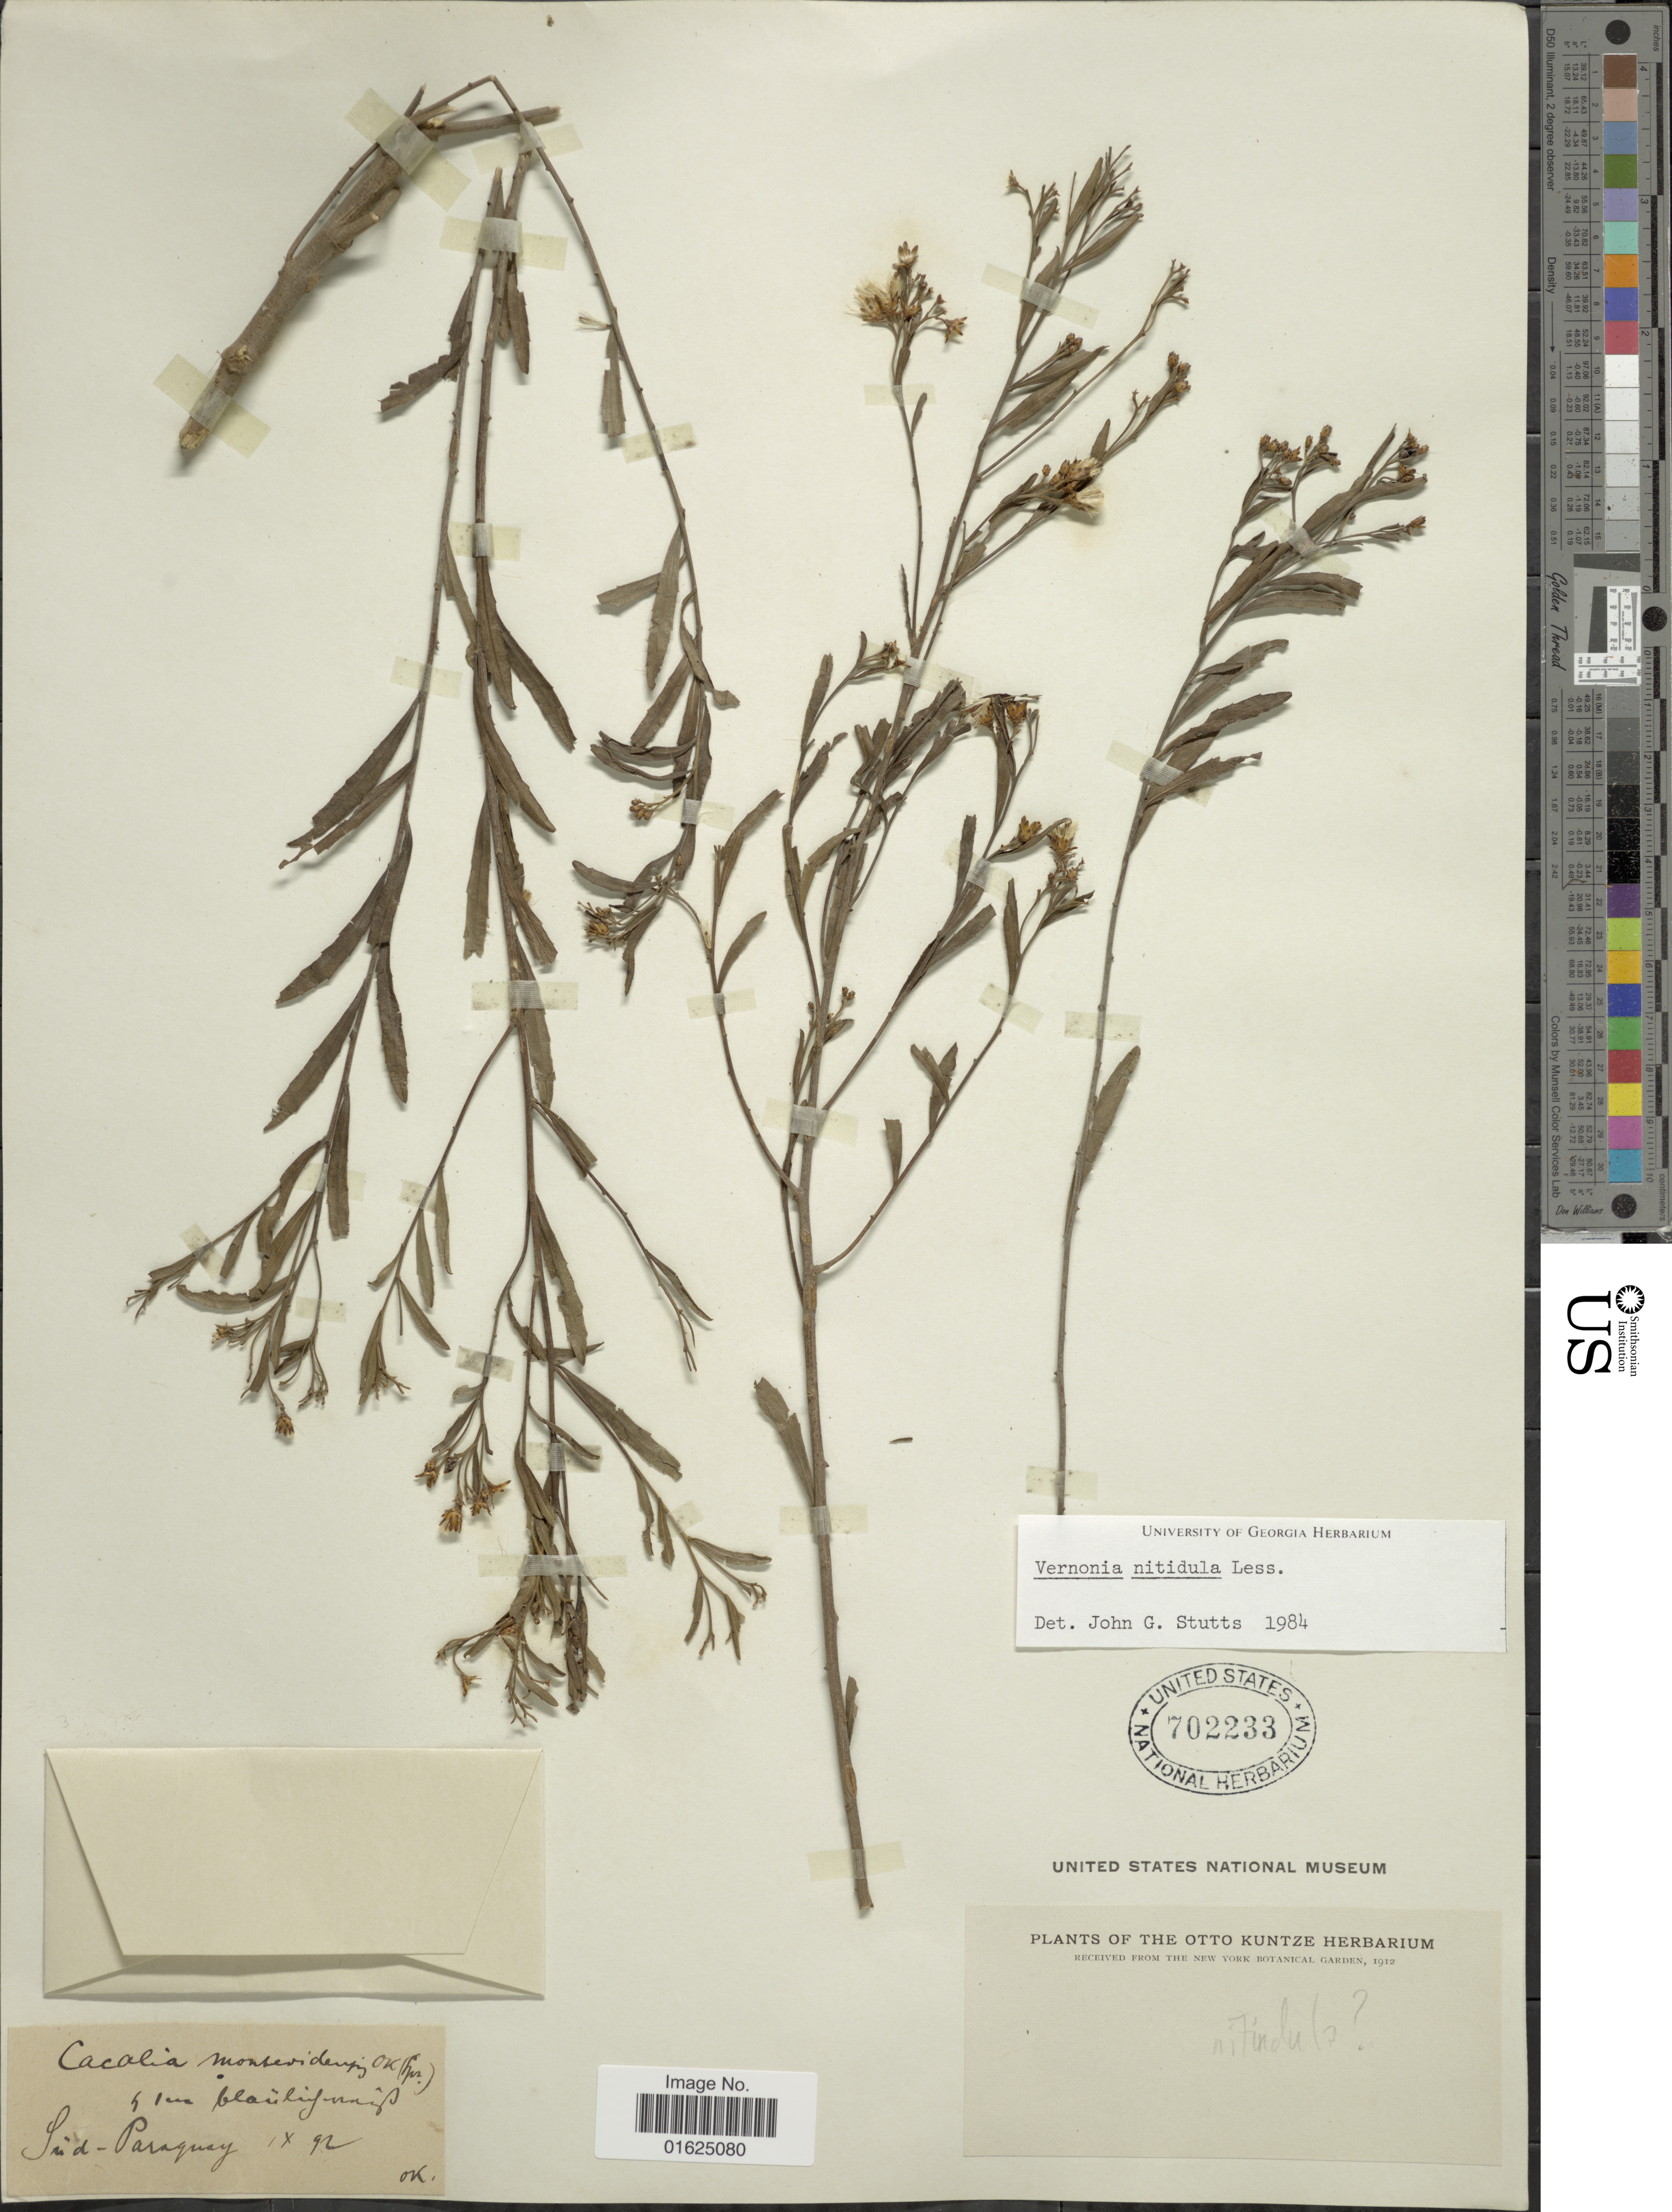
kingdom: Plantae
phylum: Tracheophyta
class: Magnoliopsida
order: Asterales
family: Asteraceae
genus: Vernonanthura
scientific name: Vernonanthura montevidensis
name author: (Spreng.) H. Rob.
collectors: C.E.O. Kuntze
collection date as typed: Transcribed d/m/y: /9/92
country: Paraguay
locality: Süd-Paraguay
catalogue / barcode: US 702233